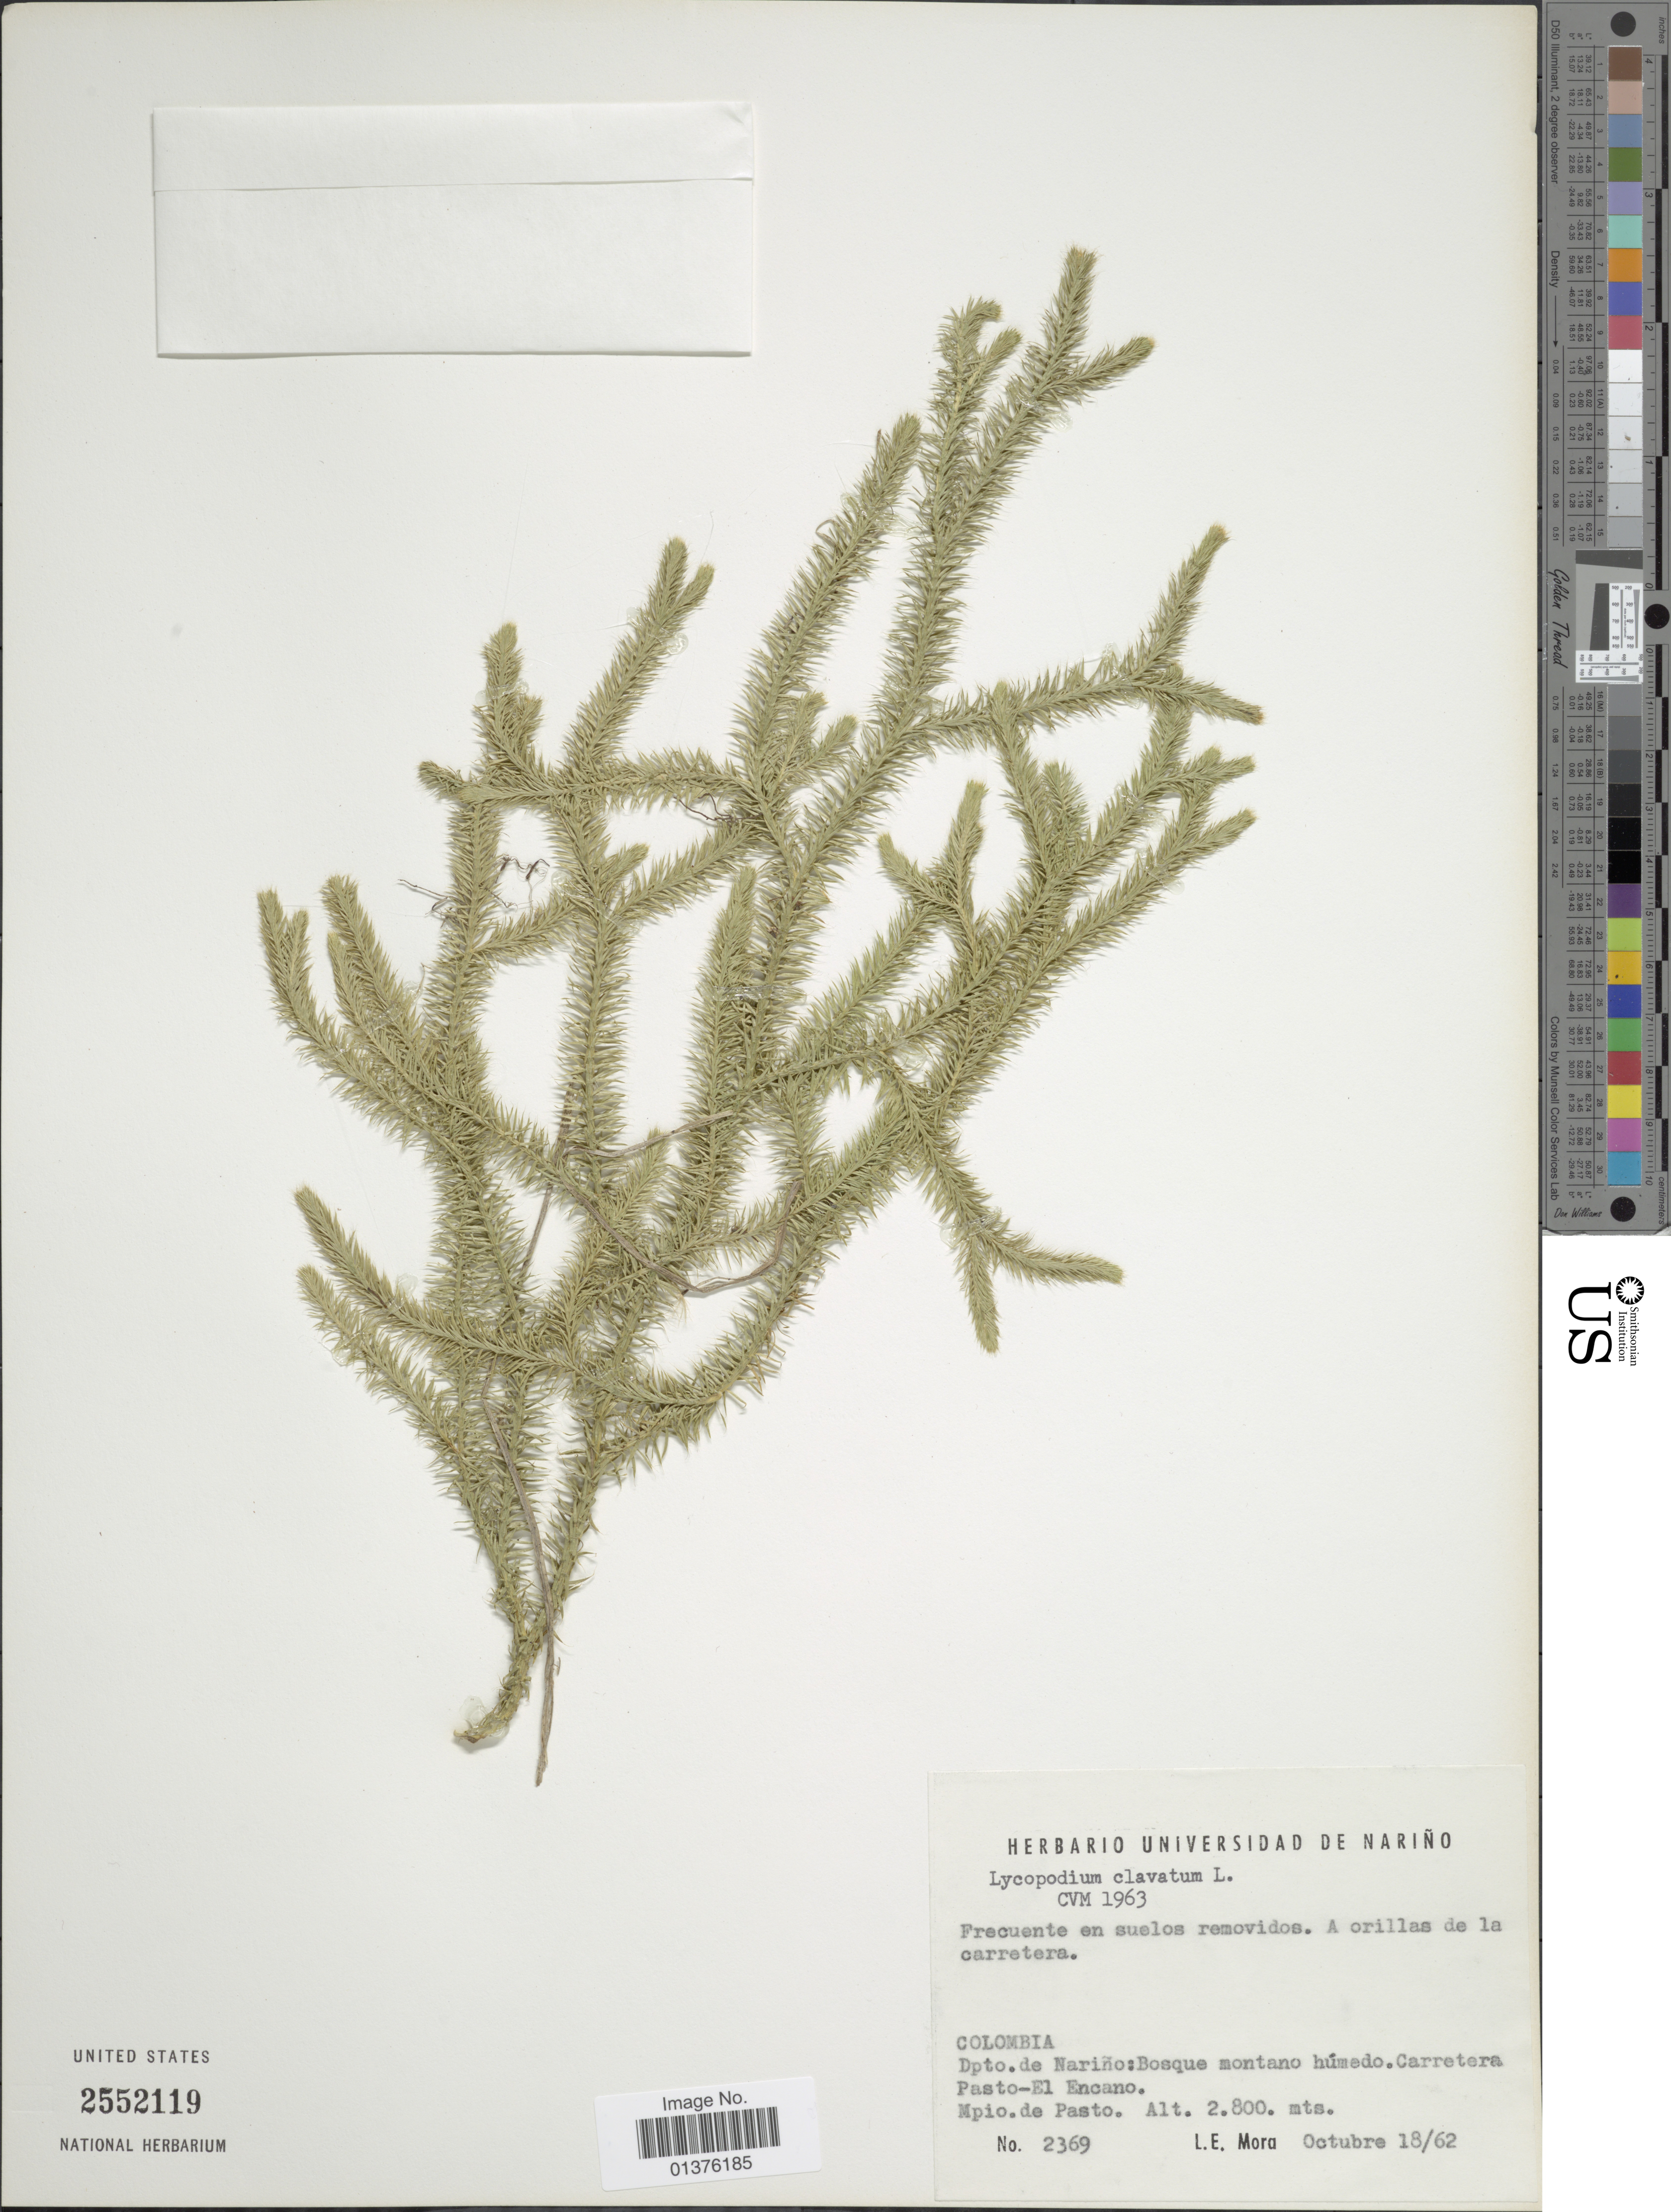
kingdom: Plantae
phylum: Tracheophyta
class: Lycopodiopsida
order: Lycopodiales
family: Lycopodiaceae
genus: Lycopodium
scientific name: Lycopodium clavatum subsp. clavatum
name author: L.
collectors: L. Mora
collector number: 2369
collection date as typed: Transcribed d/m/y: 18/10/62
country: Colombia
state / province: Nariño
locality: Bosque montano humedo, Carretera Pasto-El Encano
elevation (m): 2800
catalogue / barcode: US 2552119